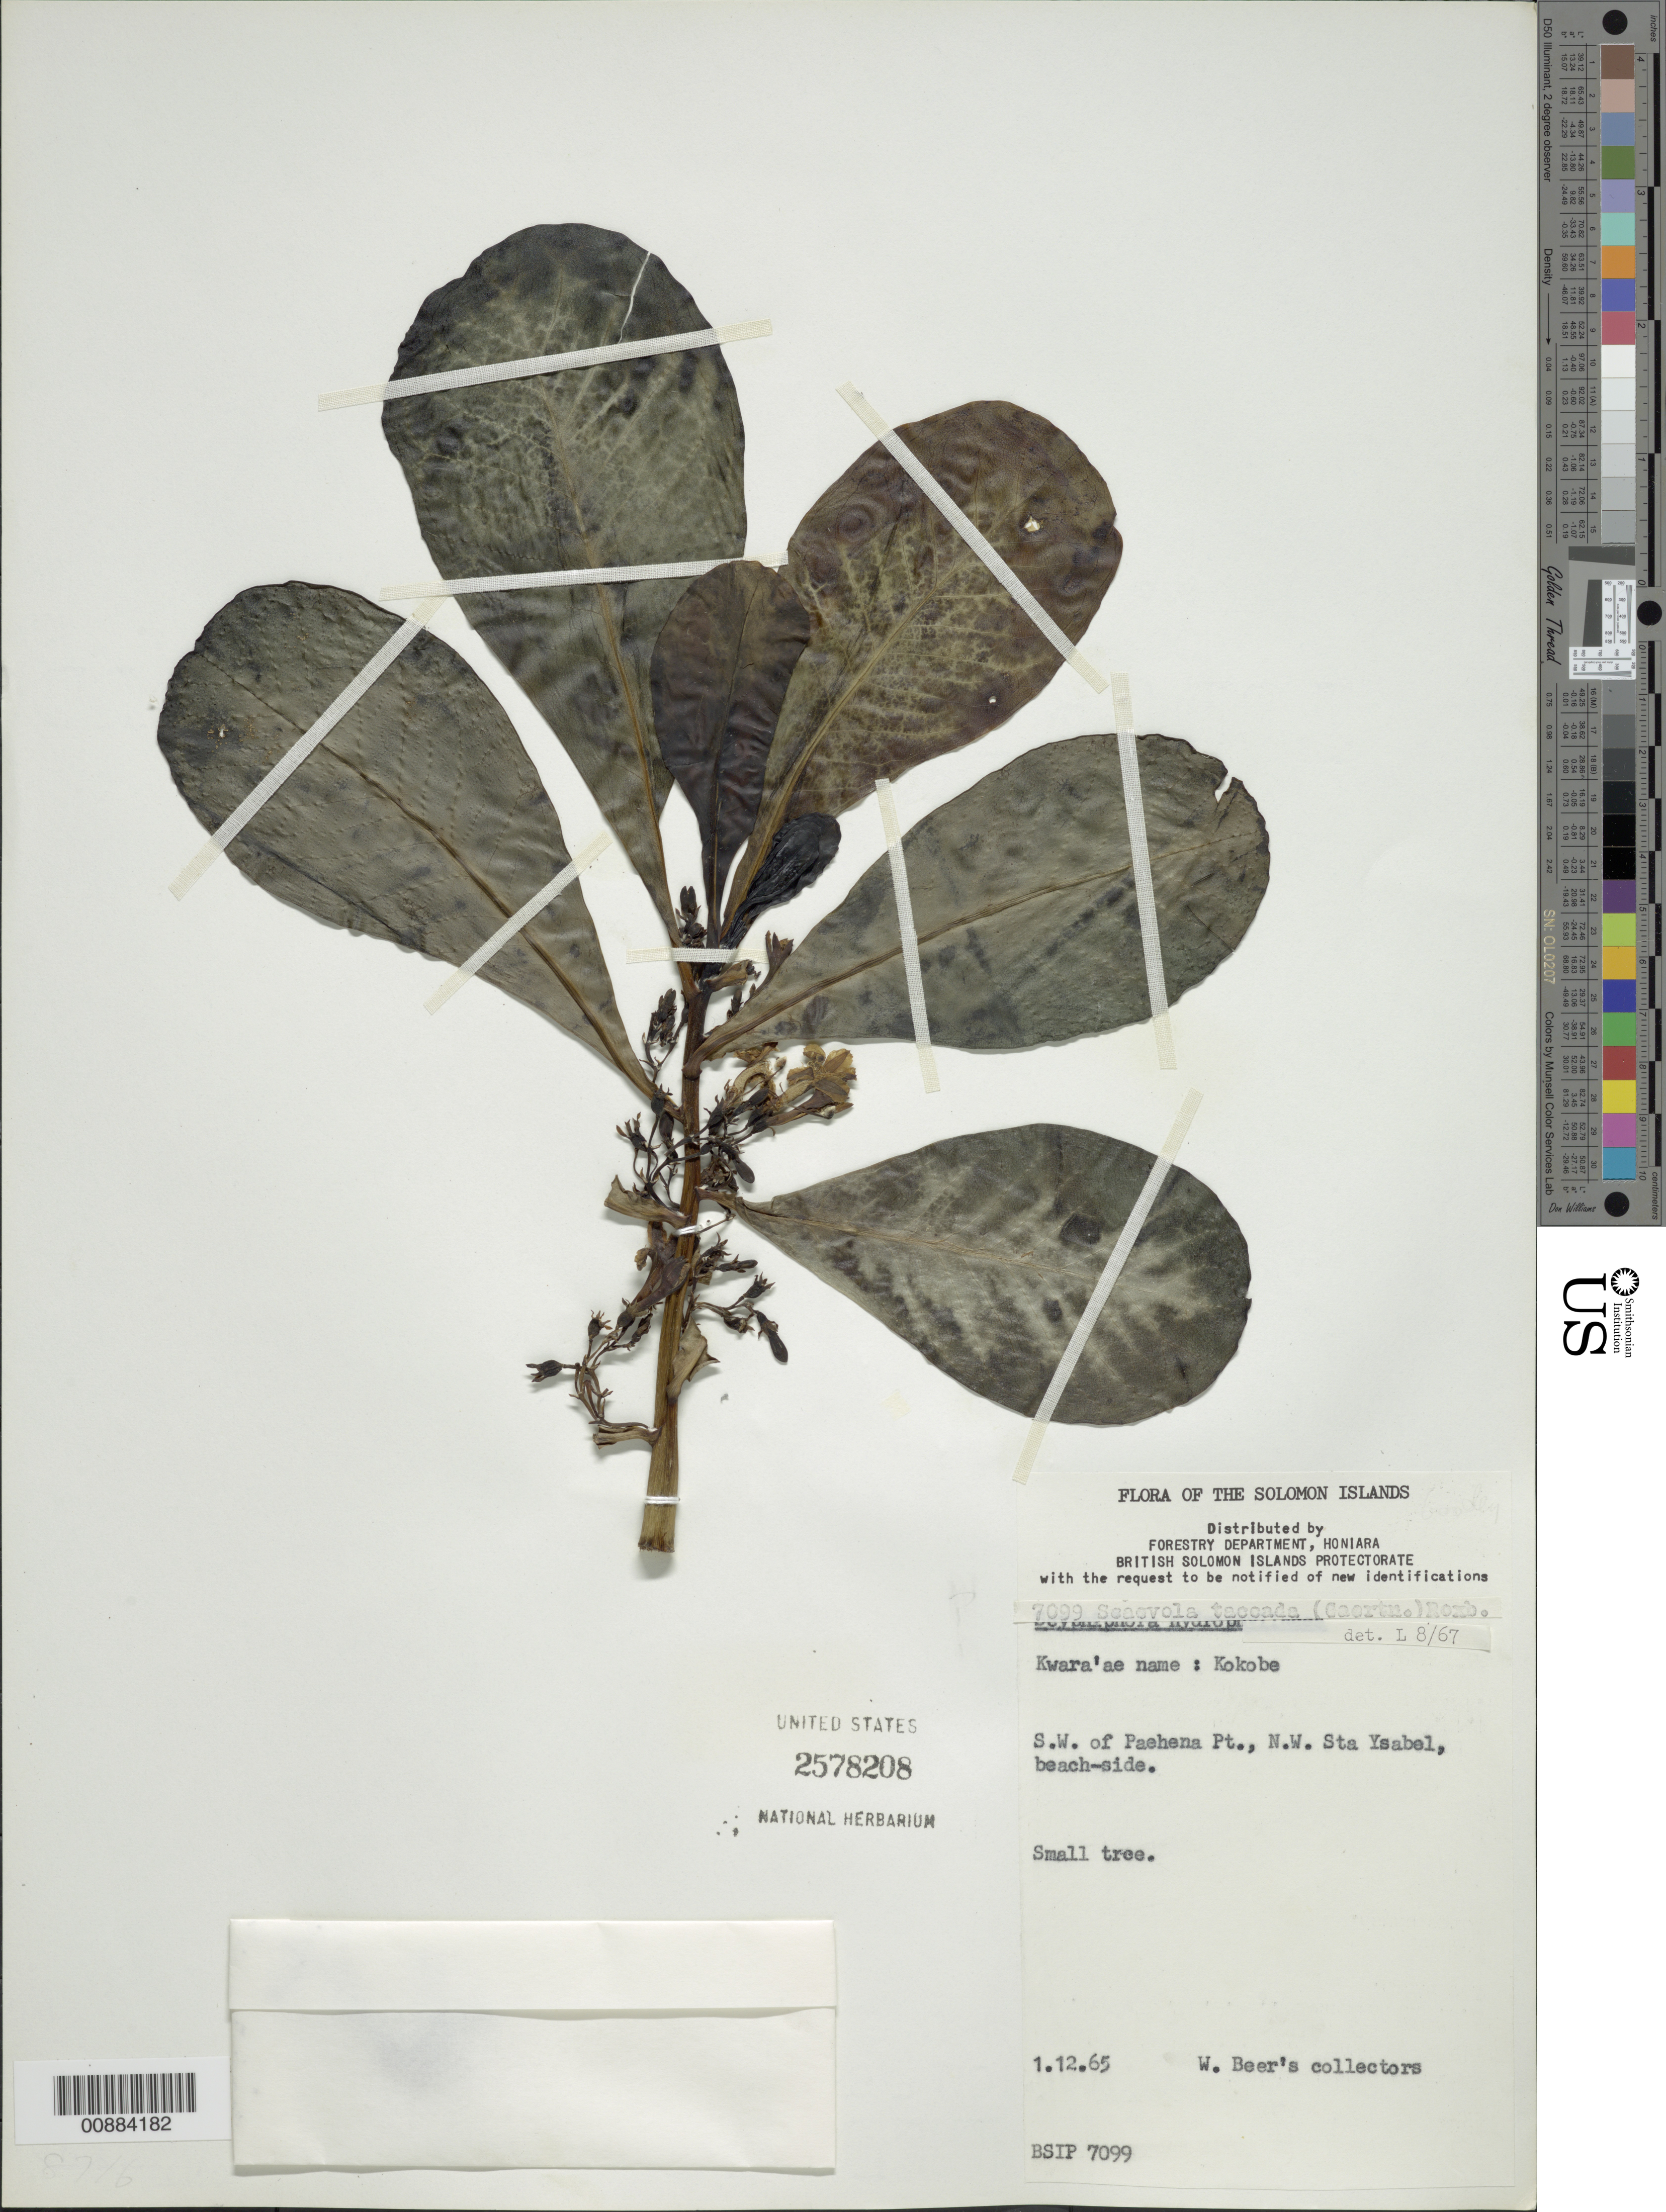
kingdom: Plantae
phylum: Tracheophyta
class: Magnoliopsida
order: Asterales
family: Goodeniaceae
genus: Scaevola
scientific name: Scaevola taccada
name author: (Gaertn.) Roxb.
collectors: W. Beer's Collectors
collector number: BSIP 7099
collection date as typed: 12 Jan 1965 or 01 Dec 1965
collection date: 1965-01-12 or 1965-12-01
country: Solomon Islands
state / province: Isabel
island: Santa Isabel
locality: NW, SW of Paehena Pt.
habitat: beach-side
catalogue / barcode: US 2578202